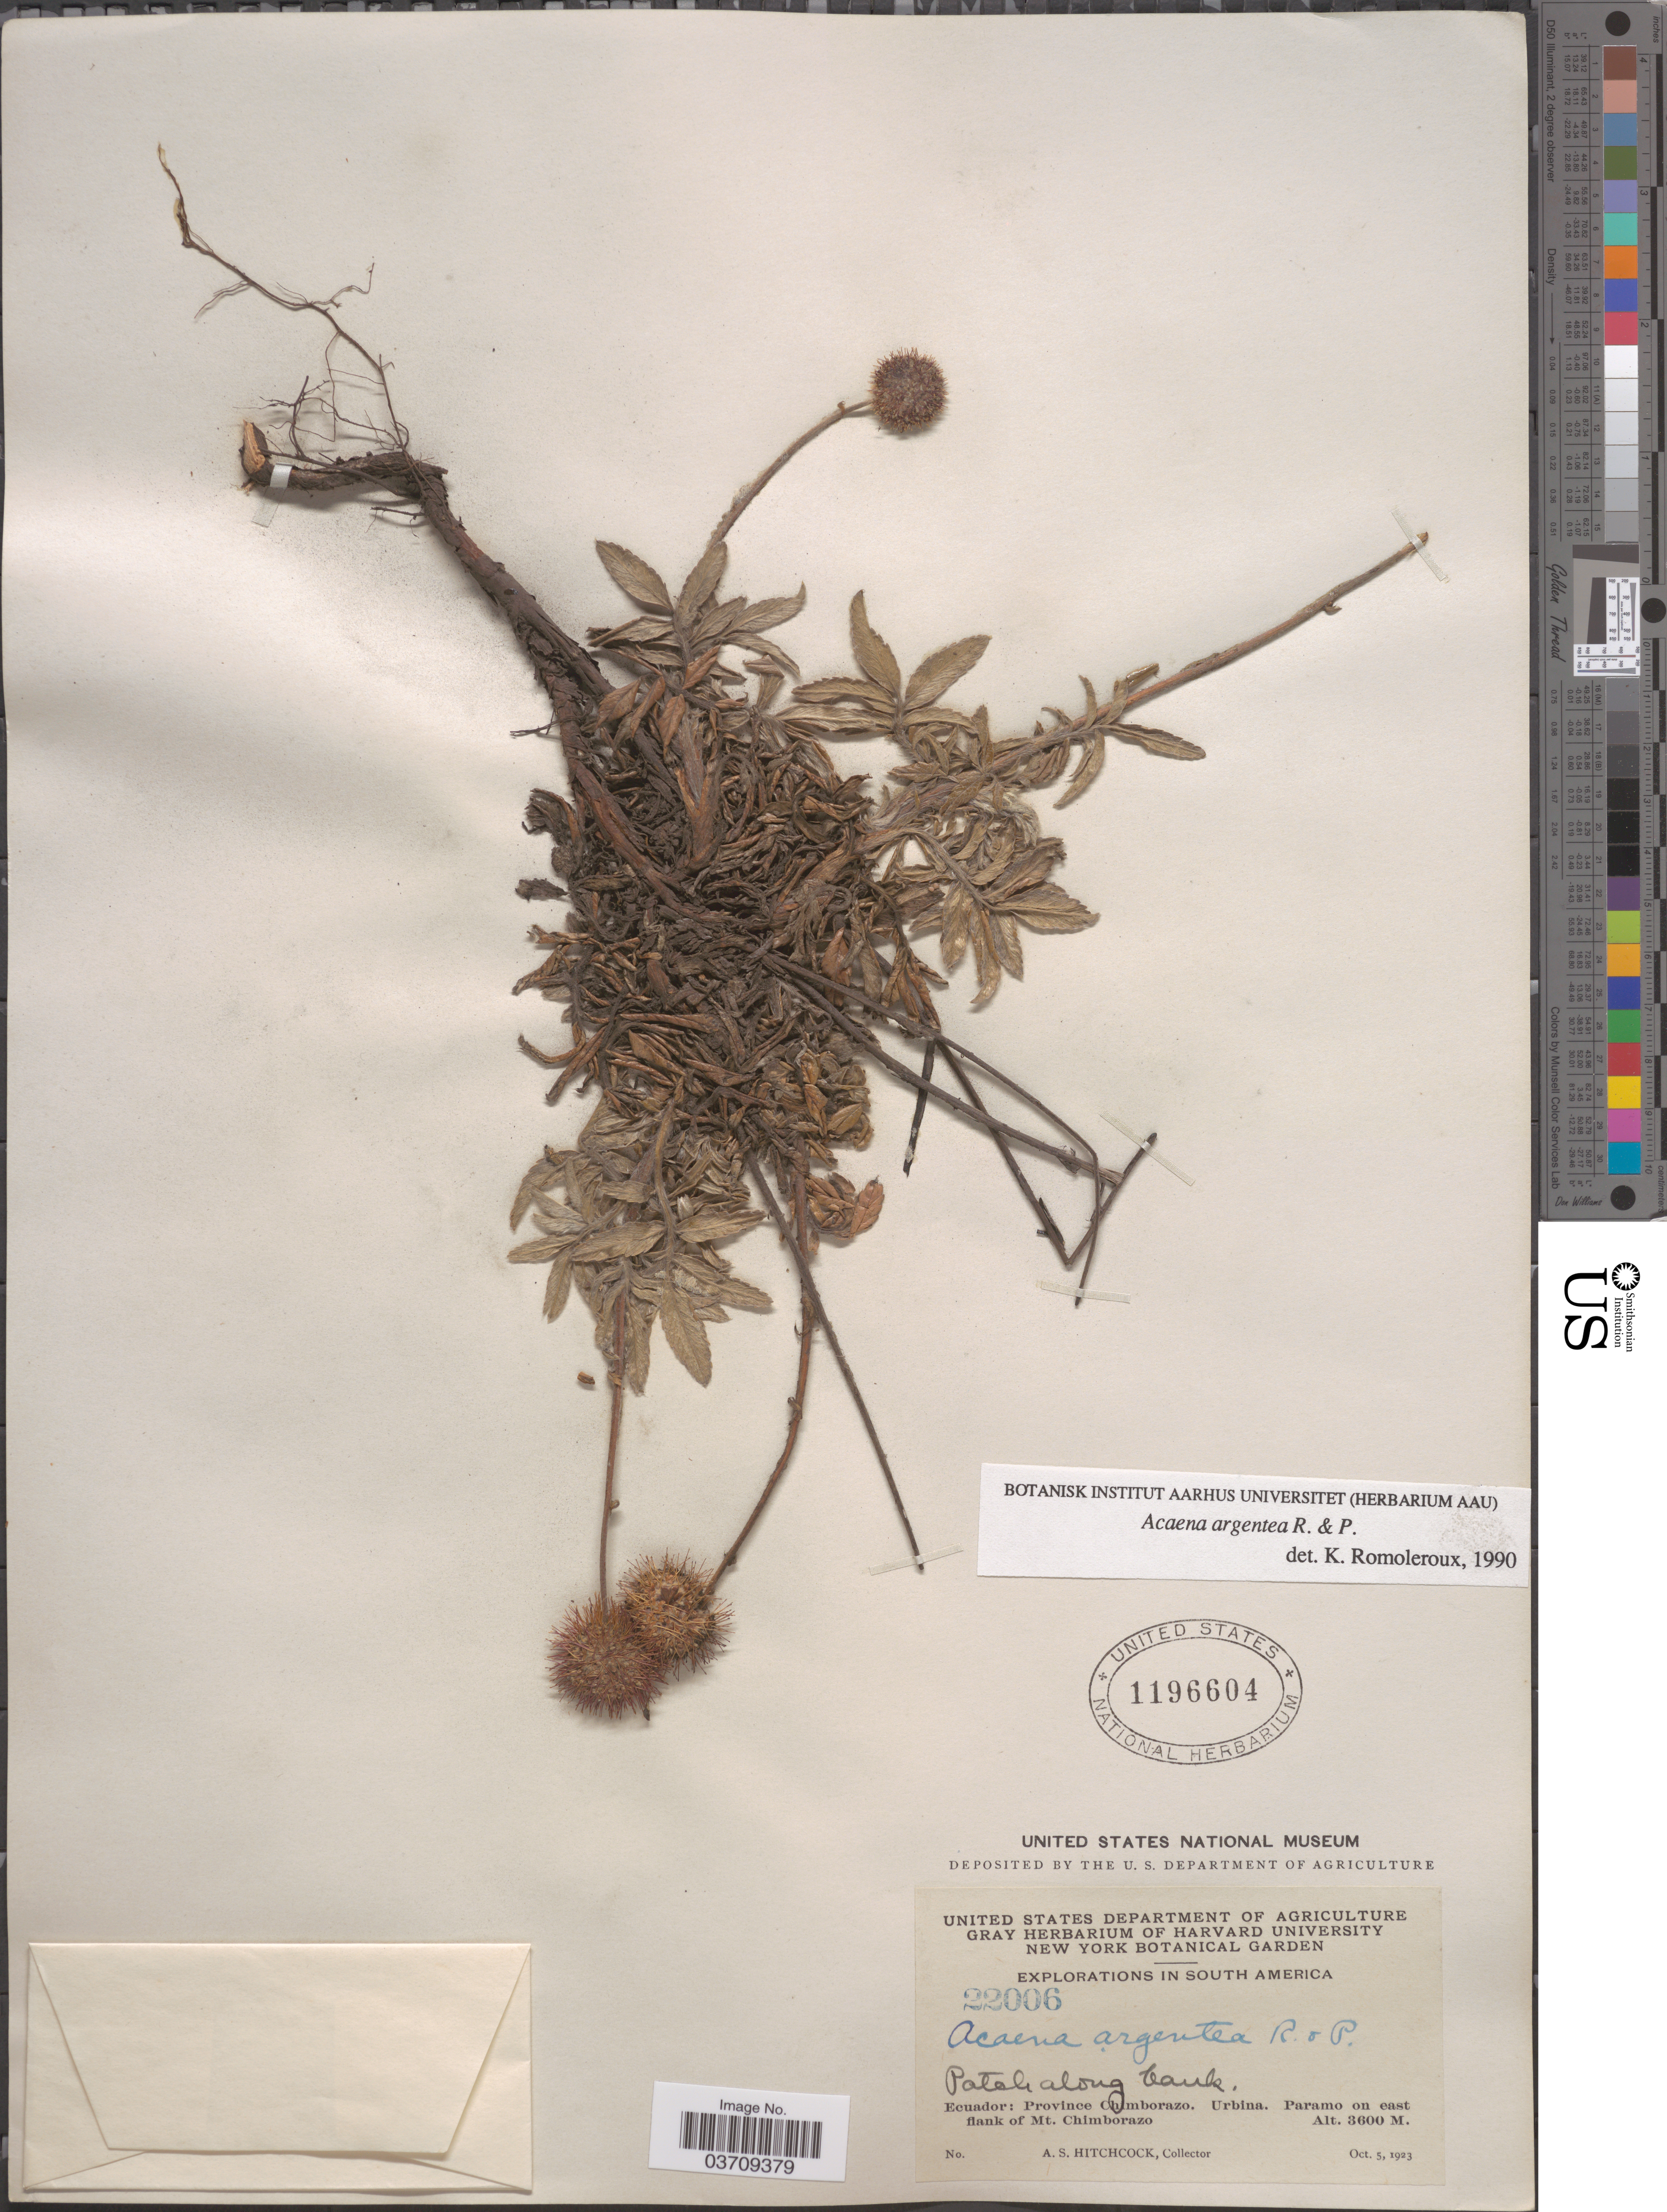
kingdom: Plantae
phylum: Tracheophyta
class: Magnoliopsida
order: Rosales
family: Rosaceae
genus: Acaena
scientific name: Acaena cylindristachya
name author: Ruiz & Pav.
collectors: A. S. Hitchcock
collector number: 22006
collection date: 1923-10-05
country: Ecuador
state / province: Chimborazo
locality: Urbina. Paramo on east flank of Mt. Chimborazo.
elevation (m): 3600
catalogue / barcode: US 1196604